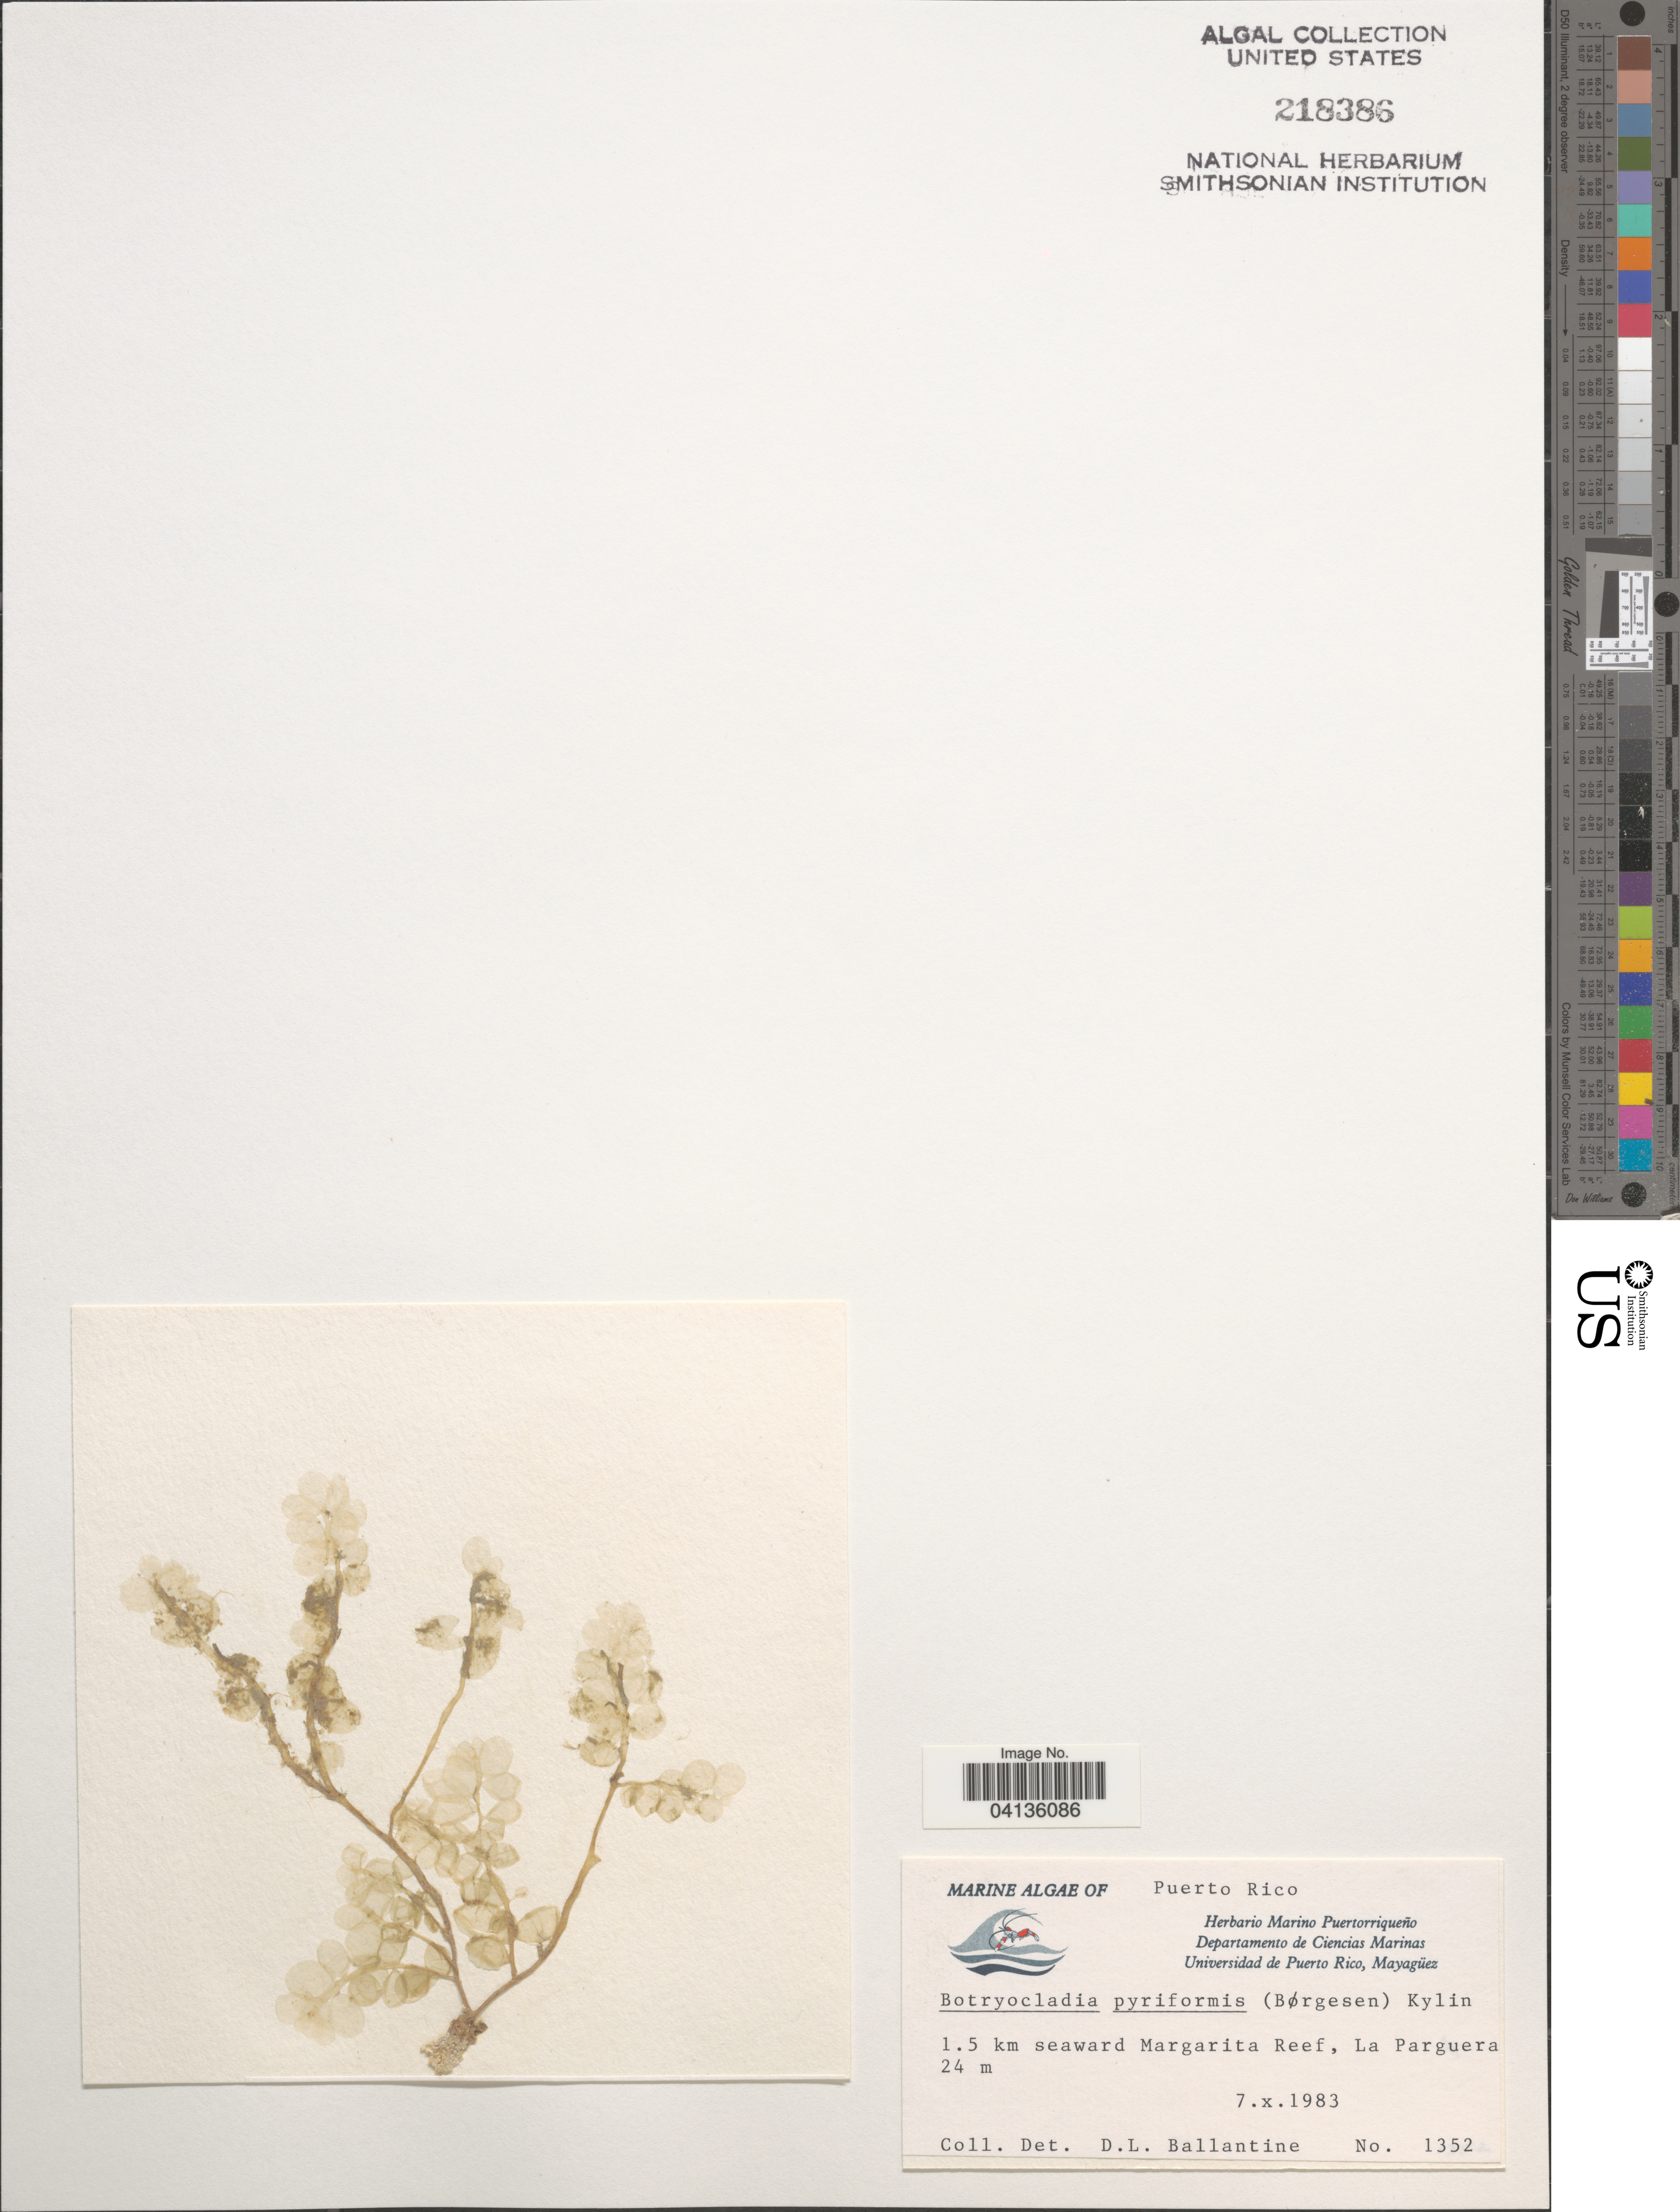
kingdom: Plantae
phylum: Rhodophyta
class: Florideophyceae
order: Rhodymeniales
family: Rhodymeniaceae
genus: Botryocladia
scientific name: Botryocladia caraibica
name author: Gavio & Fredericq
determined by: Ballantine, D. L.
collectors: D.L. Ballantine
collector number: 1352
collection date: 1983-10-07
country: Puerto Rico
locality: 1.5 km seaward Margarita Reef, La Parguera.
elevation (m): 24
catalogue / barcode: US 218386